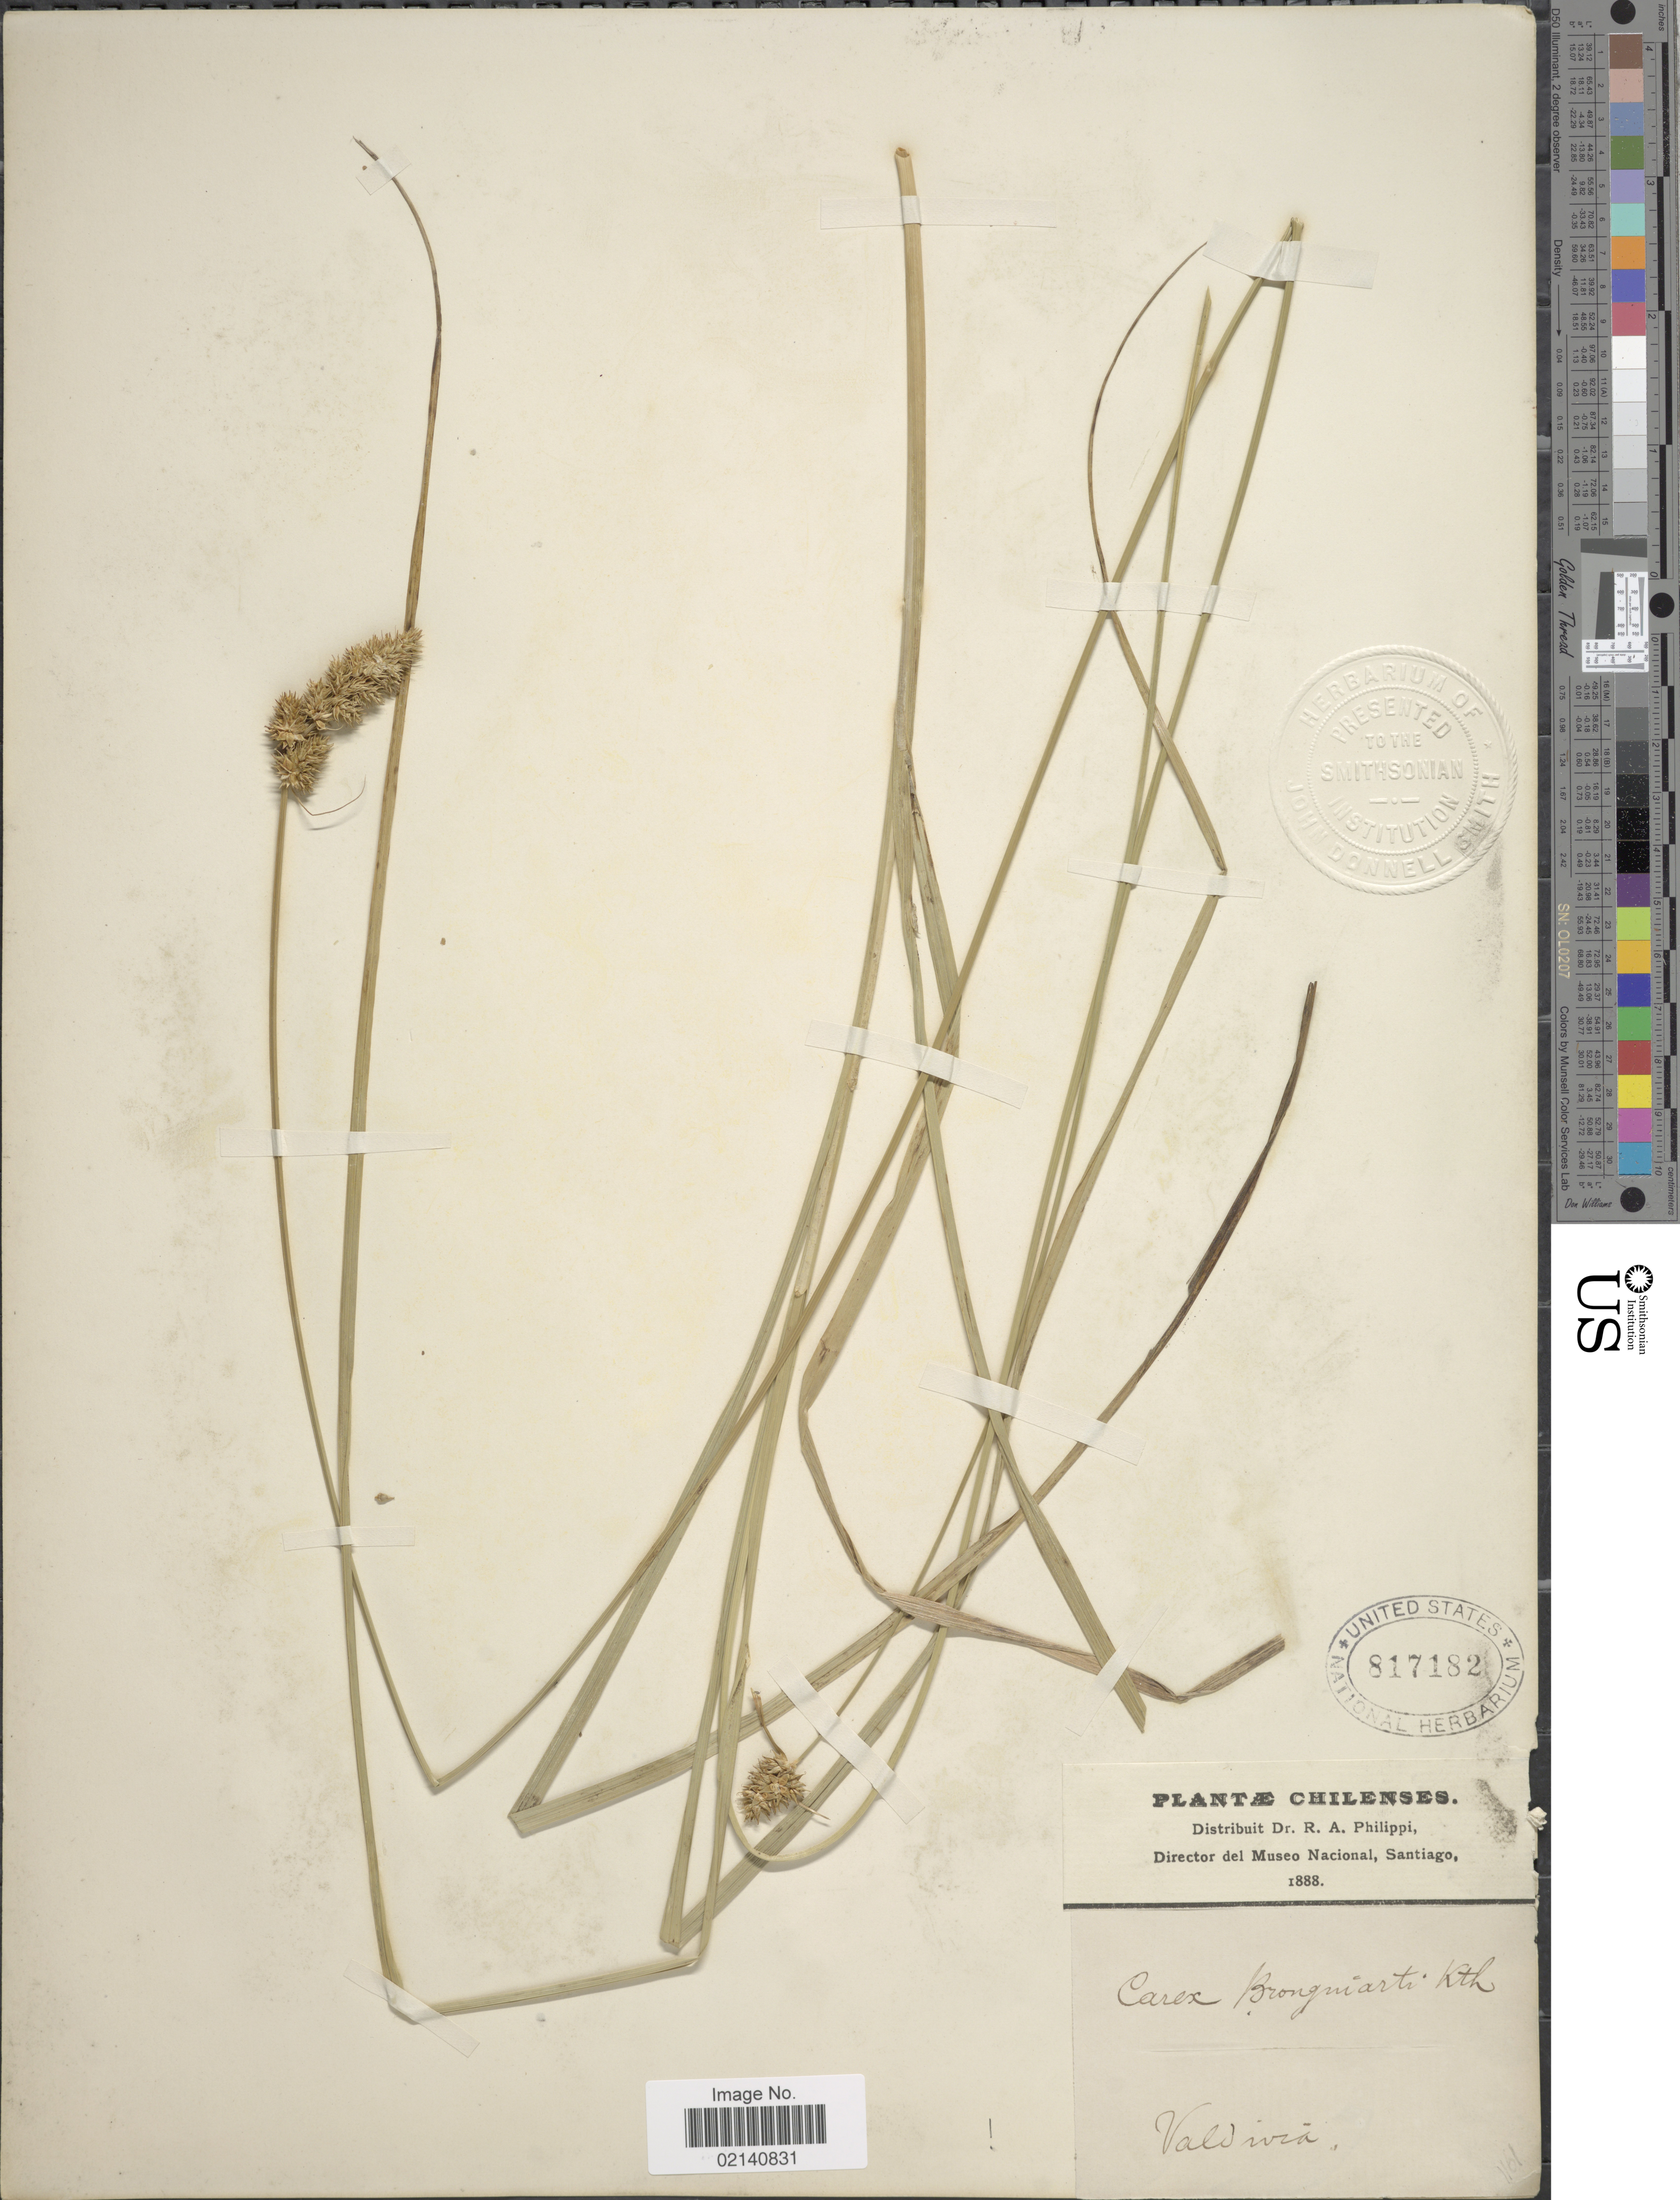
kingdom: Plantae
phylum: Tracheophyta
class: Liliopsida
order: Poales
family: Cyperaceae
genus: Carex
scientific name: Carex brongniartii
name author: Kunth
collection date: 1888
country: Chile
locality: Valdivia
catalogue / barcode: US 817182